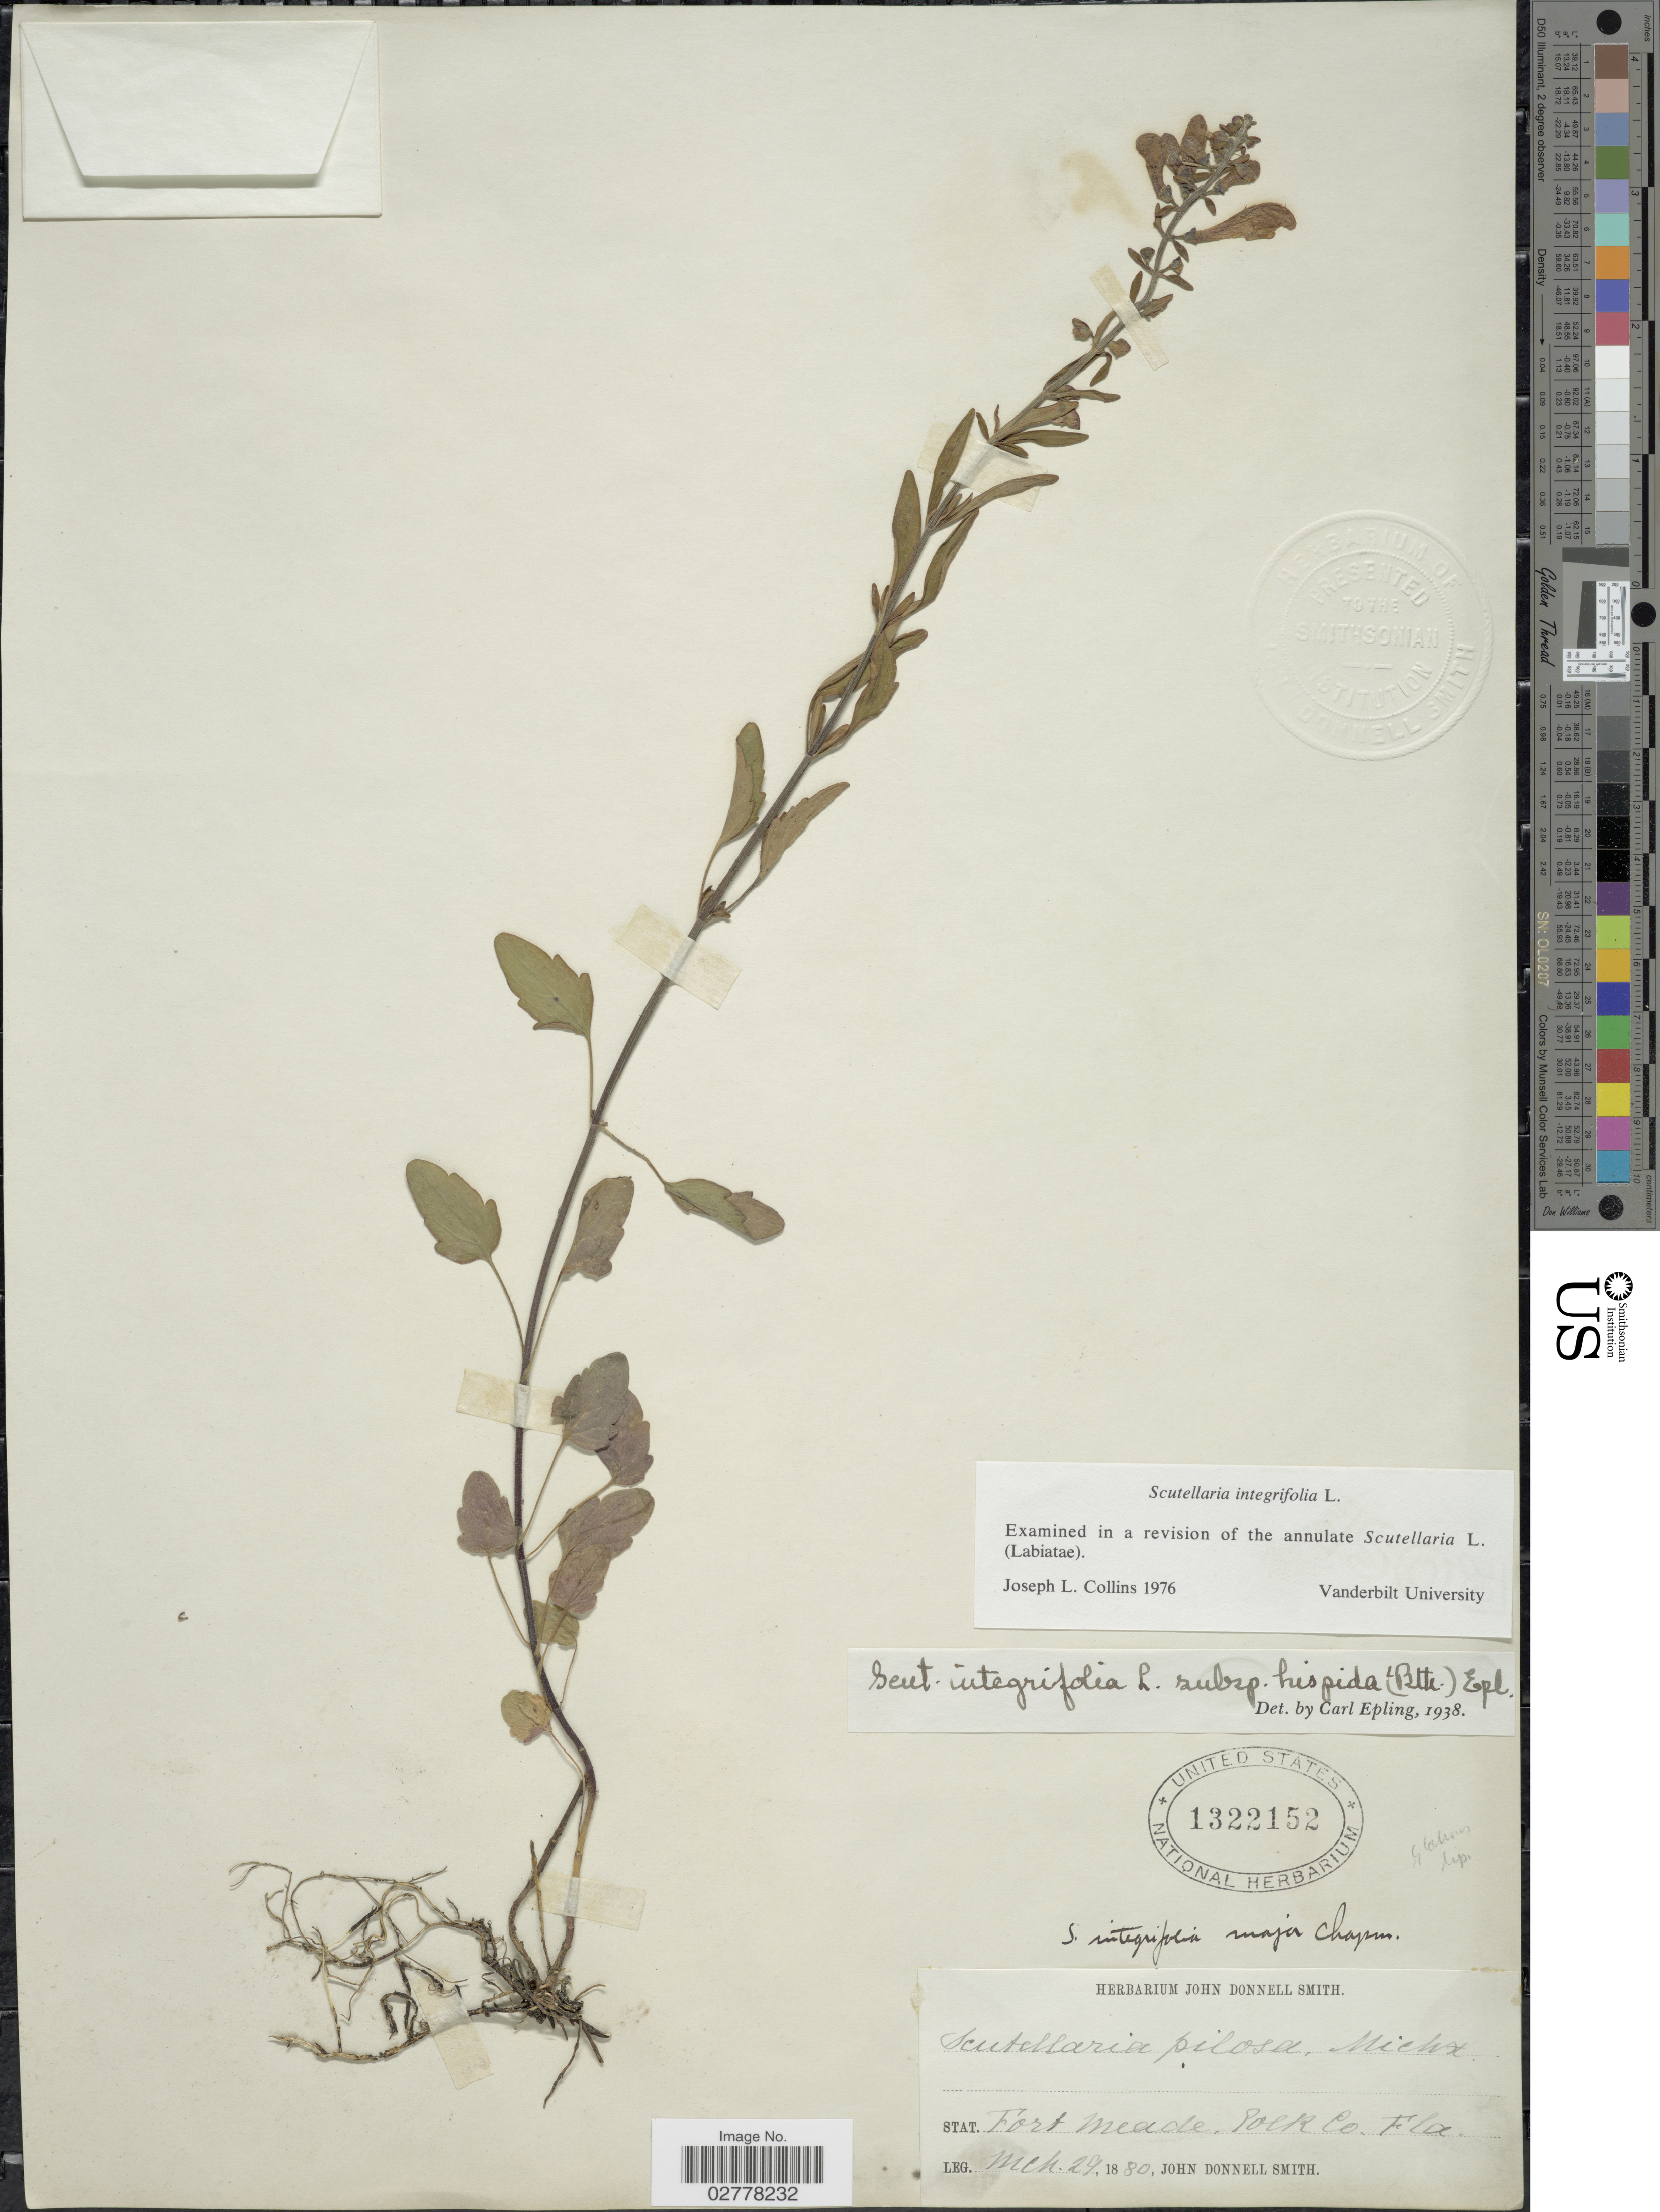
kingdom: Plantae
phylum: Tracheophyta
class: Magnoliopsida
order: Lamiales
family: Lamiaceae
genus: Scutellaria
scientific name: Scutellaria integrifolia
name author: L.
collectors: J. Donnell Smith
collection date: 1880-03-29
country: United States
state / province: Florida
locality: Fort Meade. Polk Co.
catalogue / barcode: US 1322152